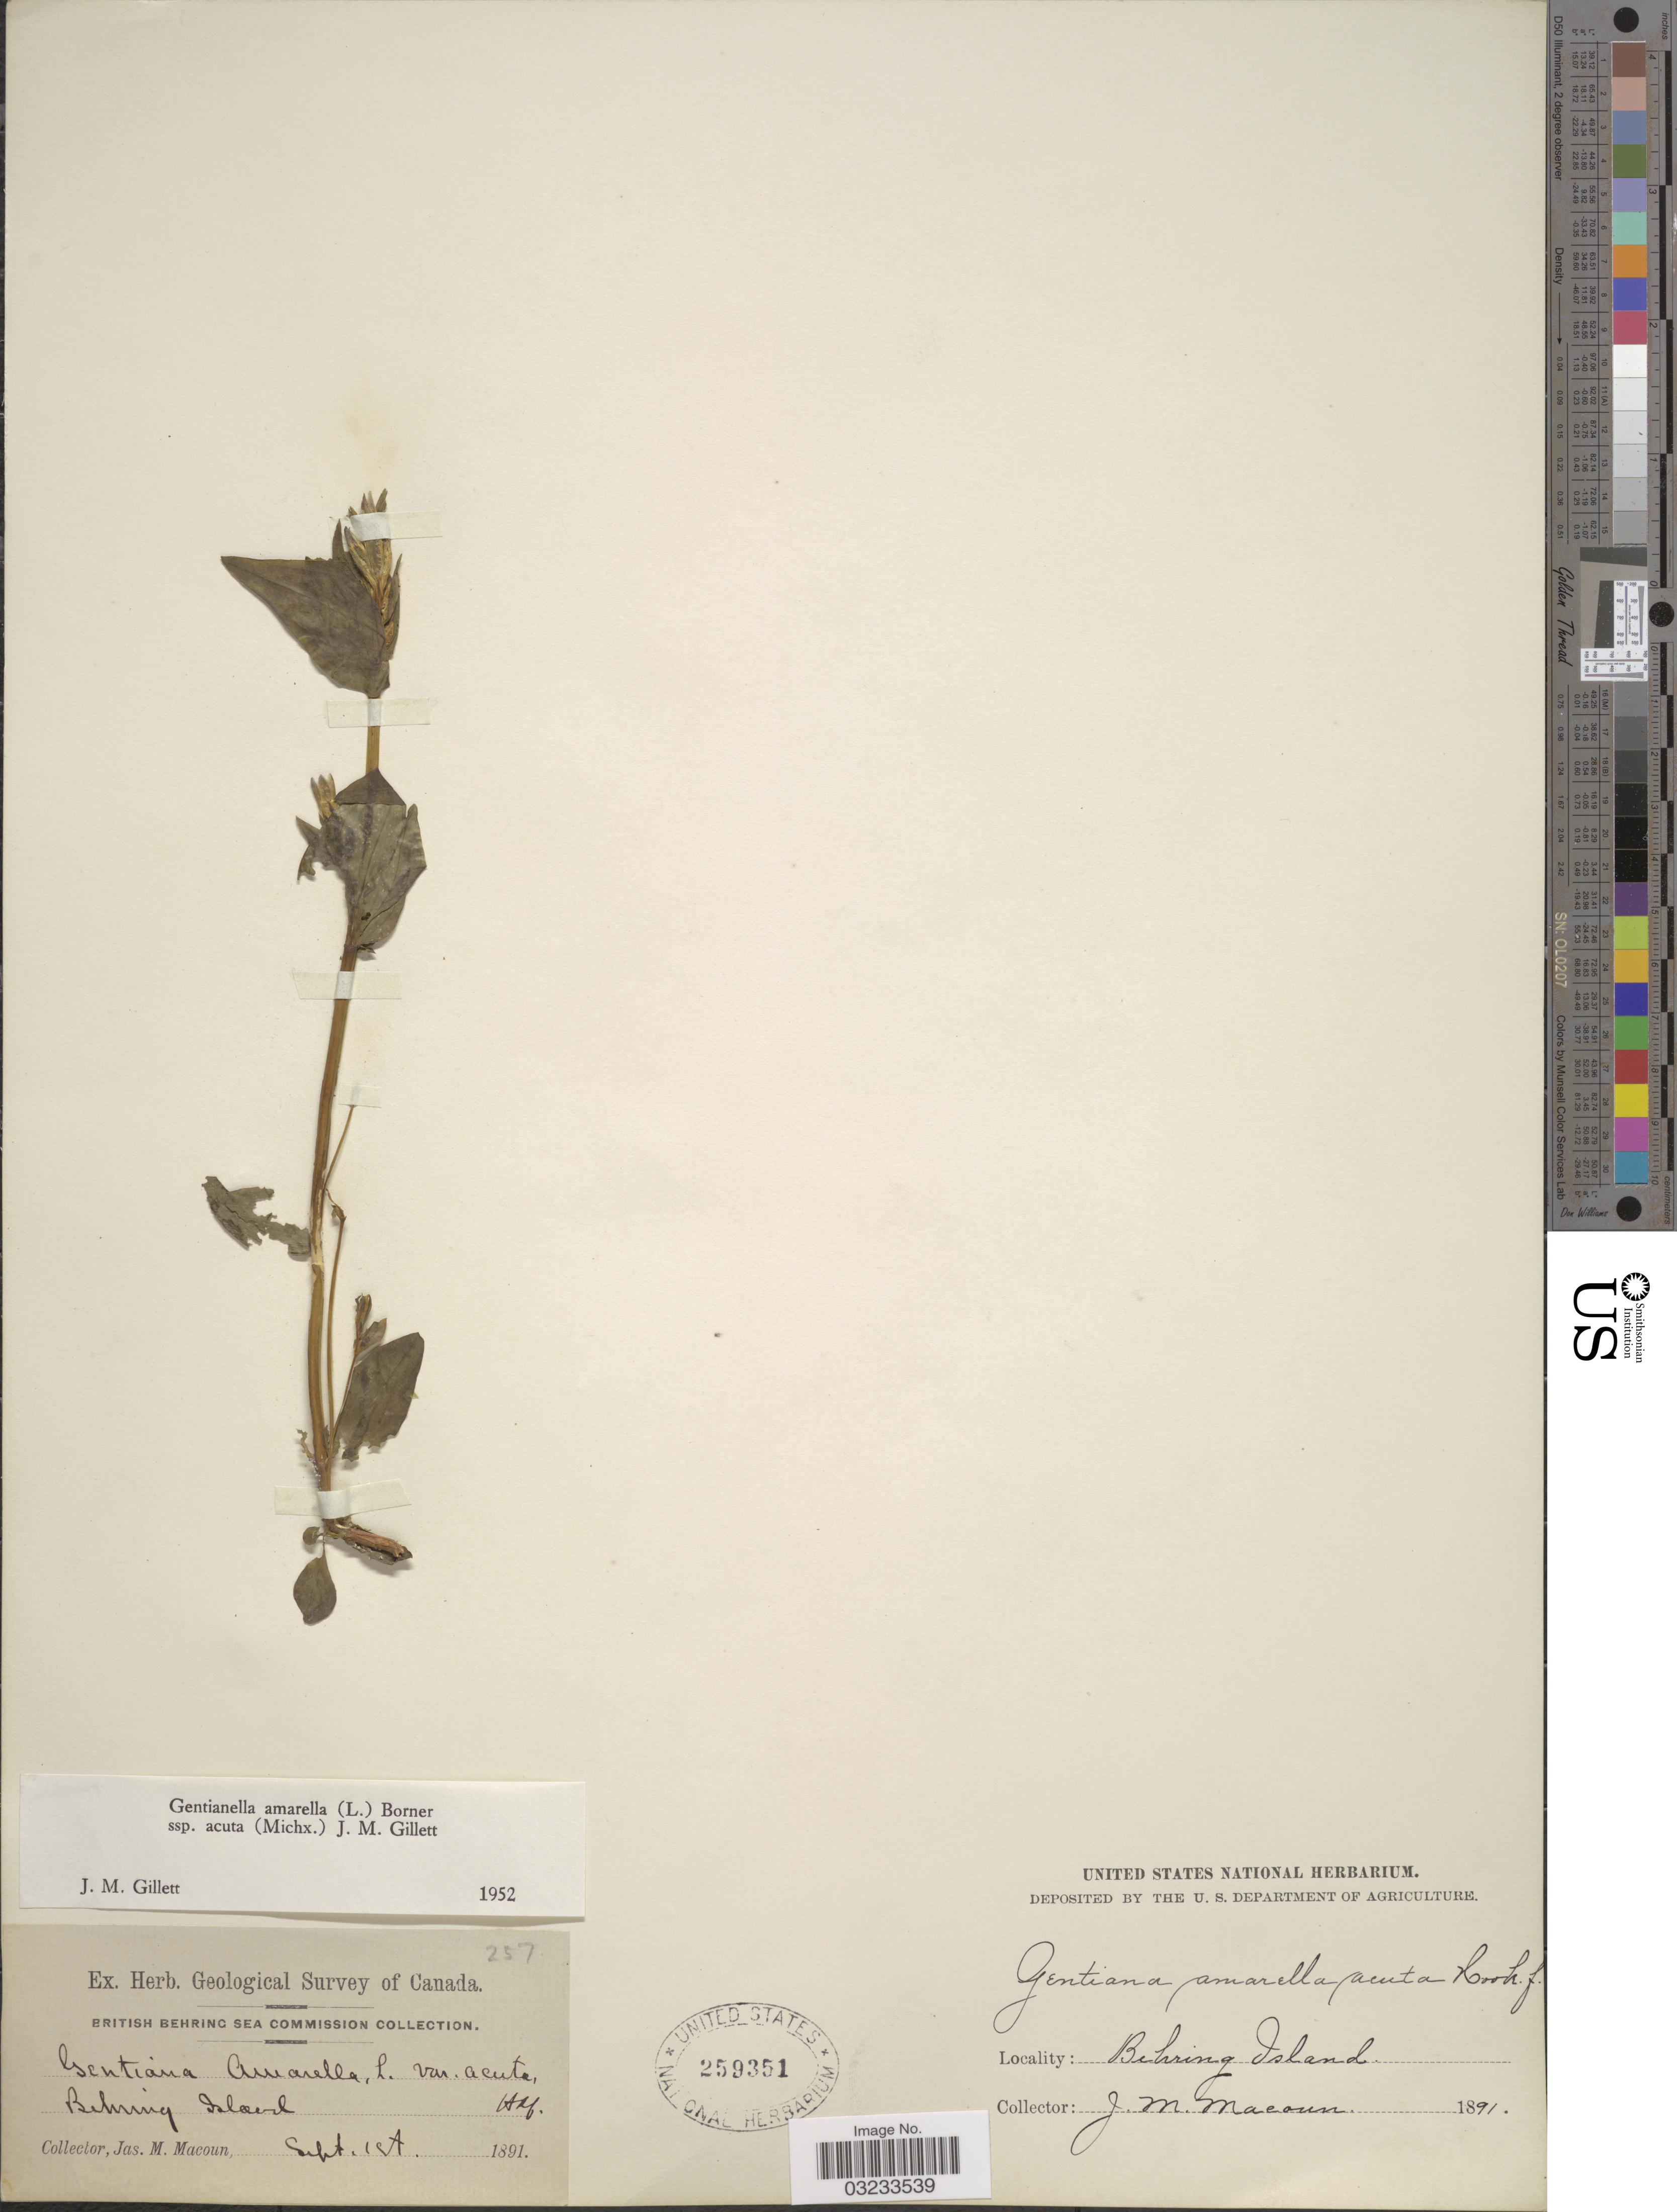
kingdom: Plantae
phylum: Tracheophyta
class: Magnoliopsida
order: Gentianales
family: Gentianaceae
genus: Gentiana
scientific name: Gentiana acuta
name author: Michx.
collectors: J. M. Macoun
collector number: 257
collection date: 1891-09-01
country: United States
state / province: Alaska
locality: Behring Island.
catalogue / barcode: US 259351